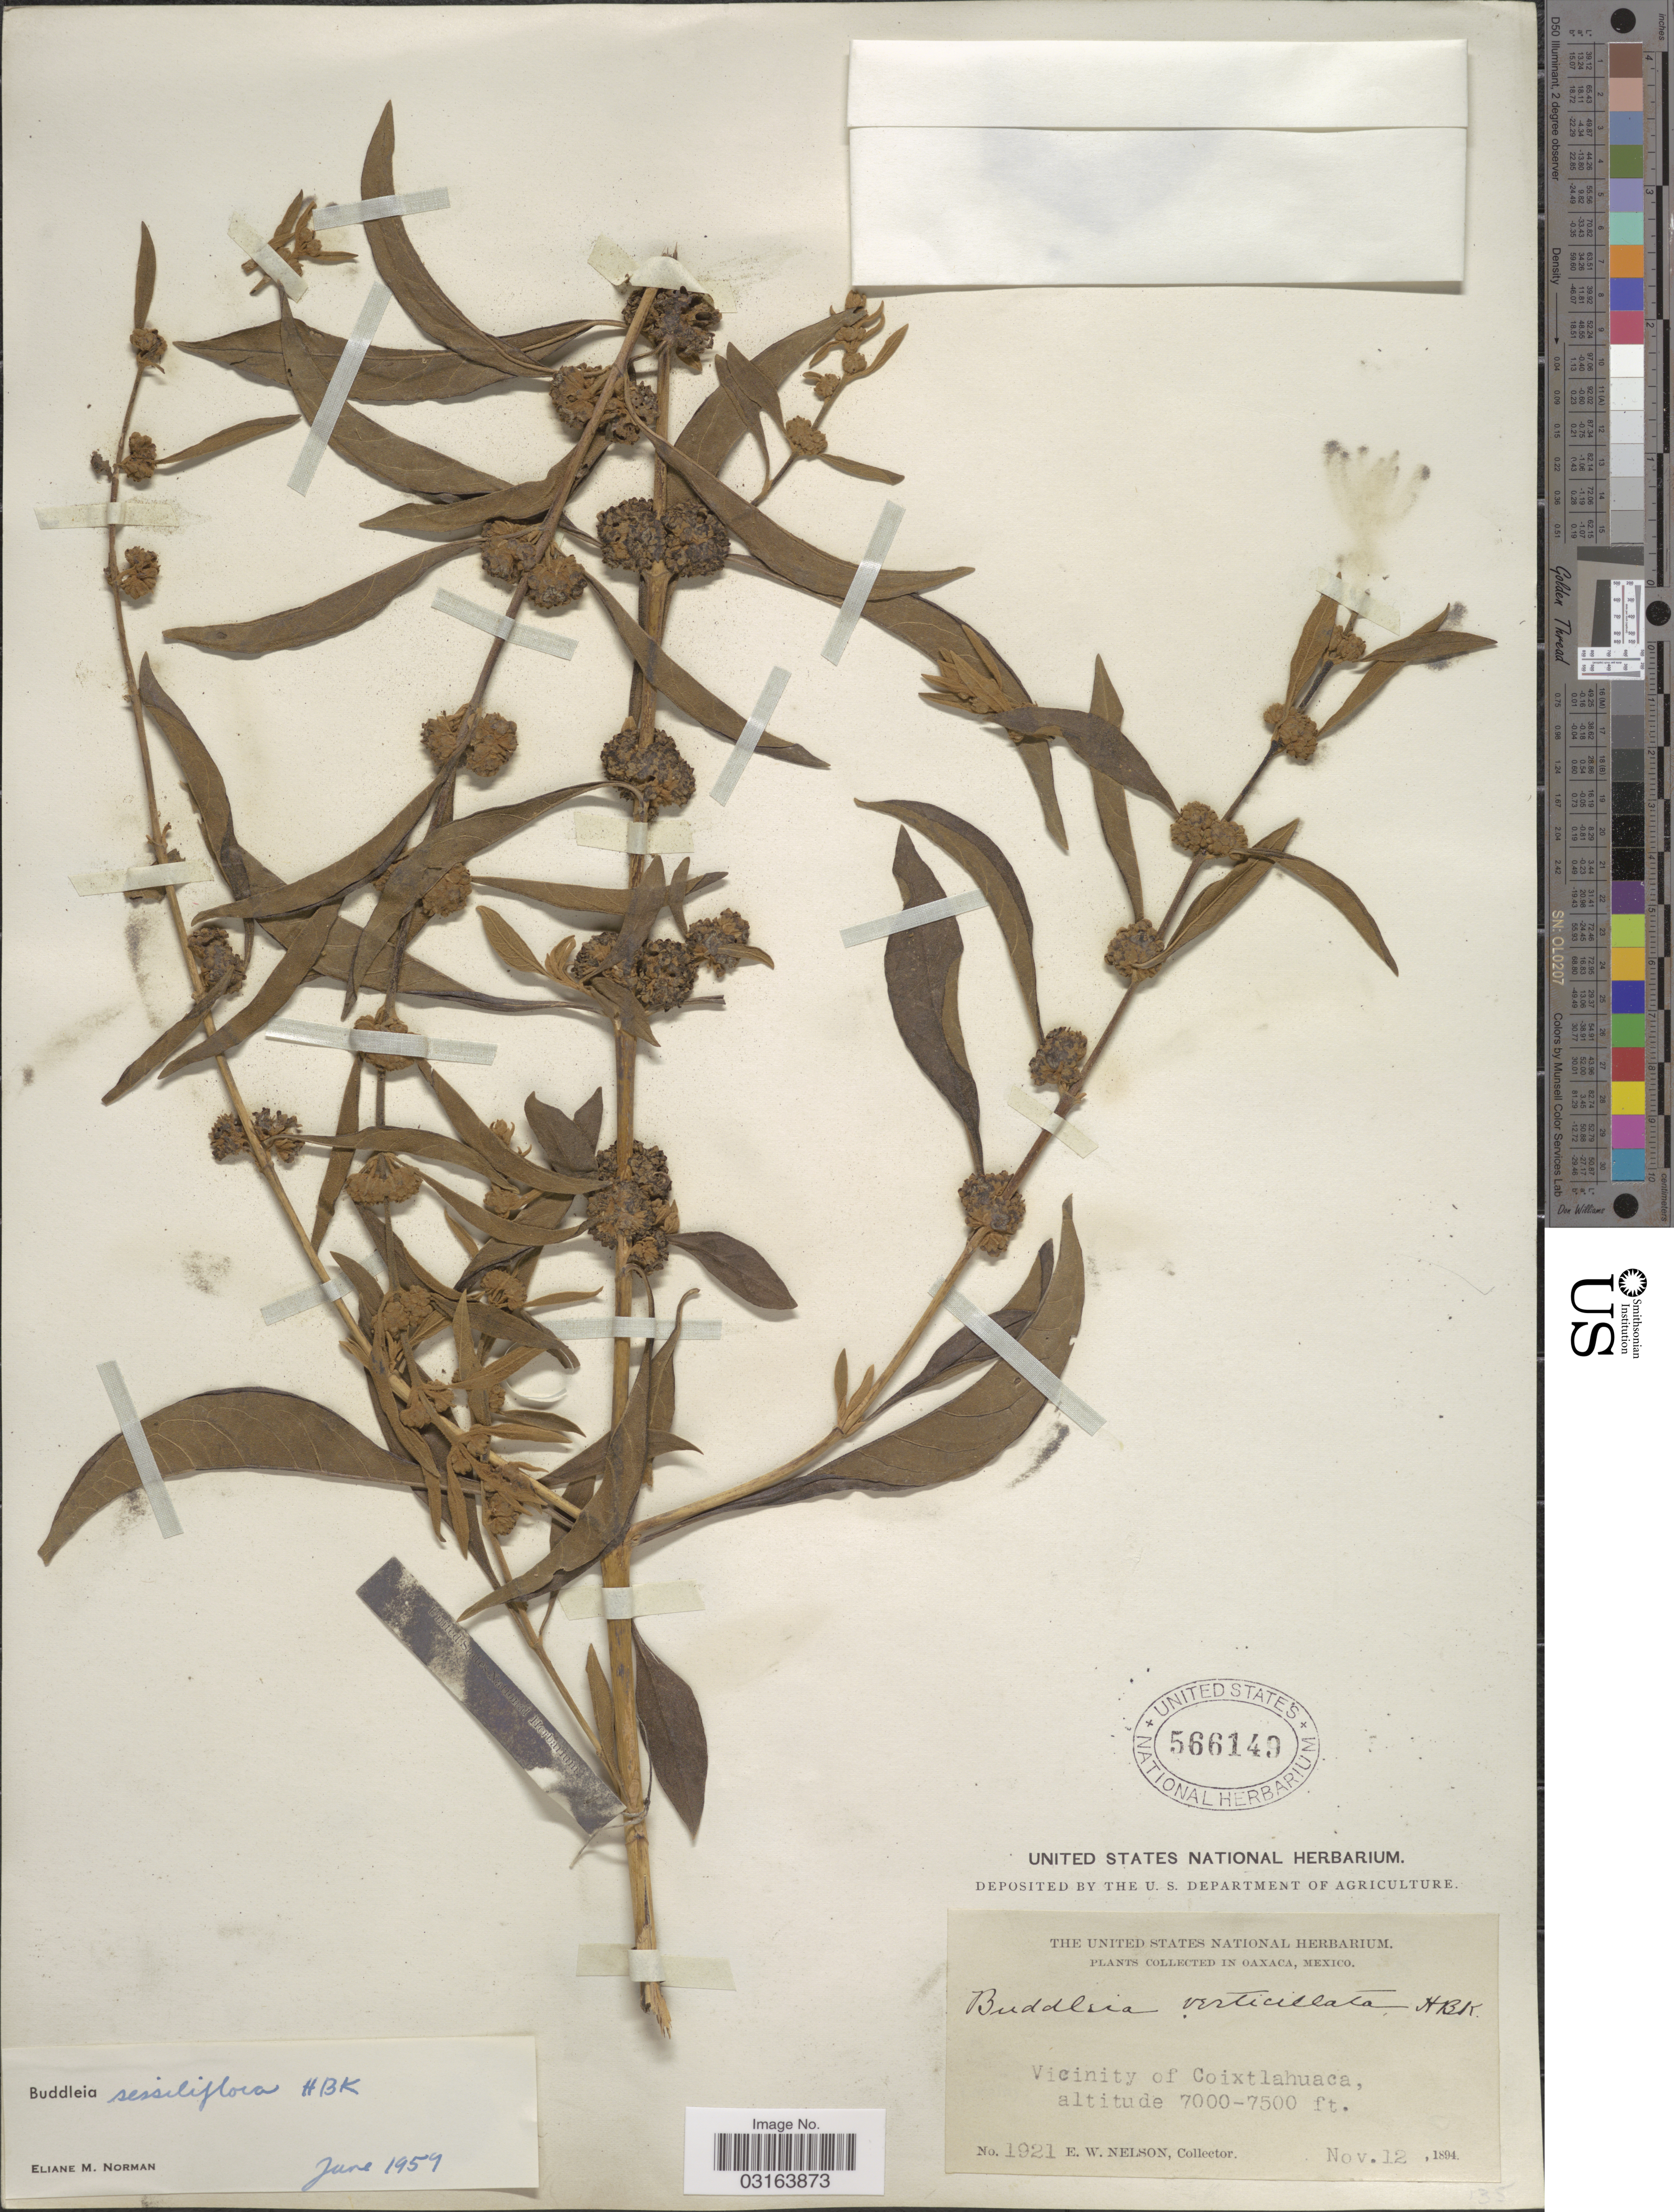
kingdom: Plantae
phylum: Tracheophyta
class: Magnoliopsida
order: Lamiales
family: Scrophulariaceae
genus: Buddleja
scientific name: Buddleja sessiliflora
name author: Kunth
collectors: E. W. Nelson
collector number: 1921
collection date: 1894-11-12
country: Mexico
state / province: Oaxaca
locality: Vicinity of Coixtlahuaca.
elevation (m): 2134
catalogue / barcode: US 566149